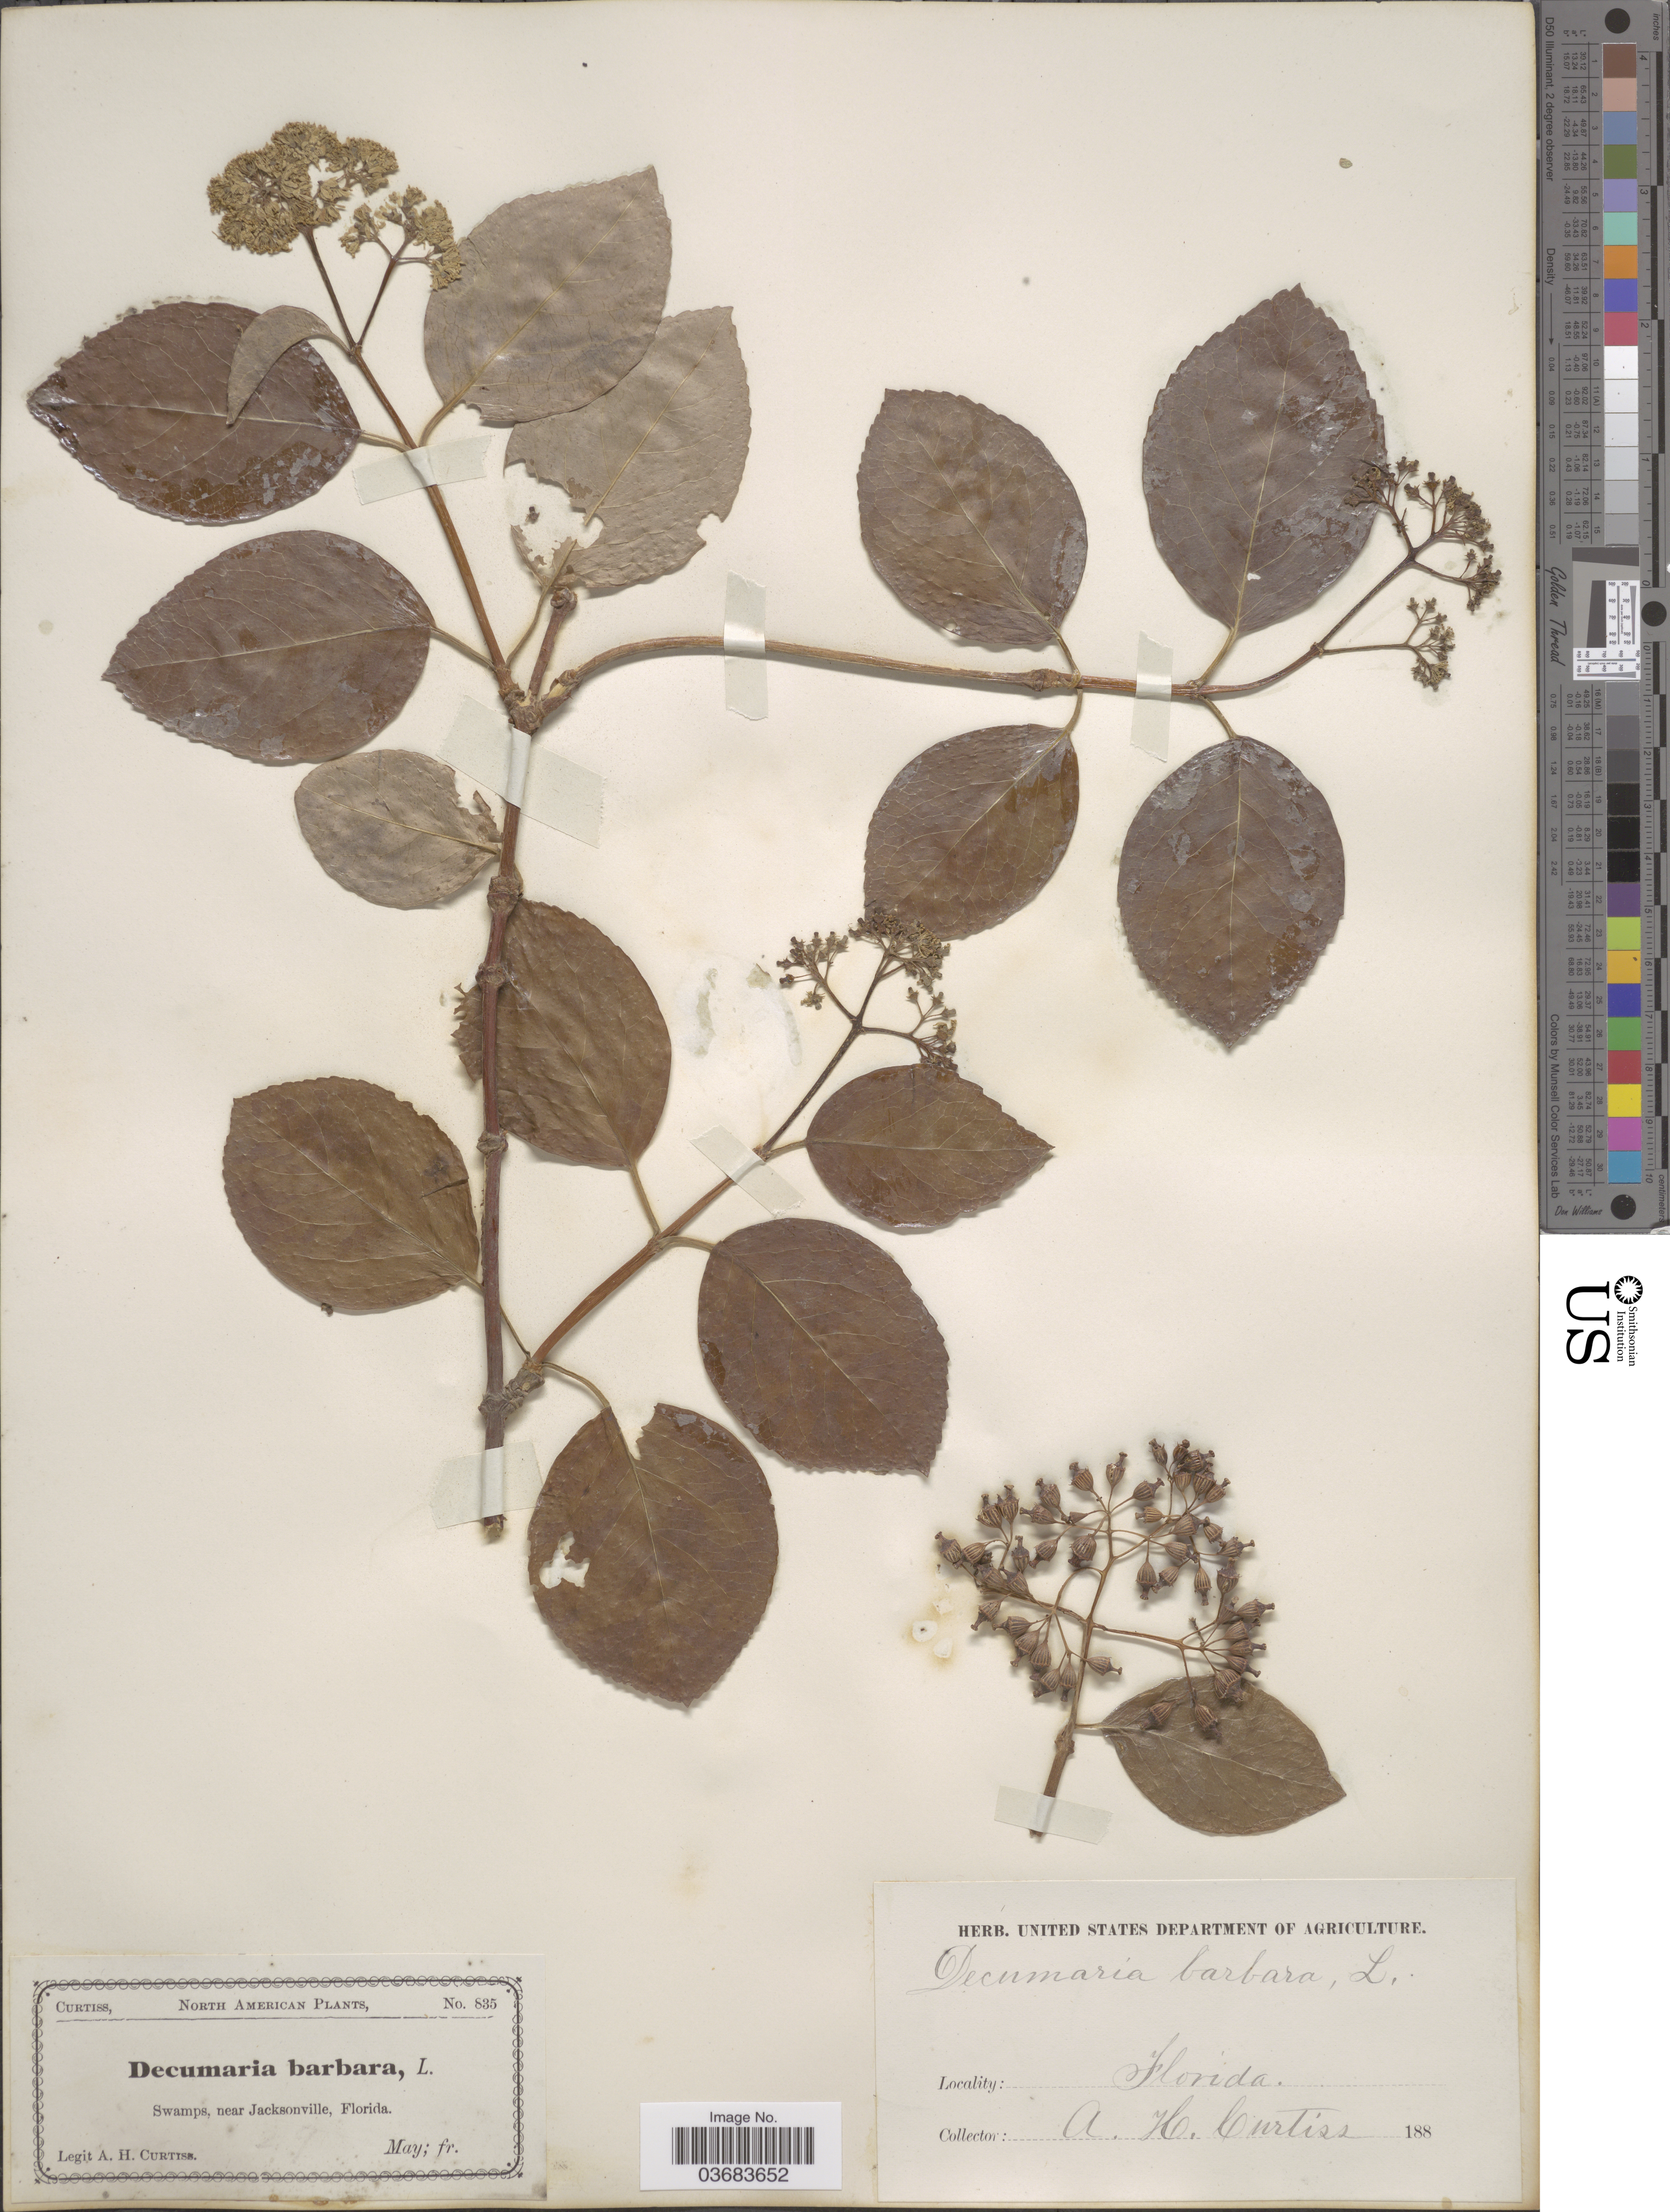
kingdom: Plantae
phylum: Tracheophyta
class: Magnoliopsida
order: Cornales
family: Hydrangeaceae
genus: Hydrangea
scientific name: Hydrangea barbara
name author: (L.) Bernd Schulz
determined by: Strong, Mark T., (BOT), Smithsonian Institution - National Museum of Natural History (UNITED STATES)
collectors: A. H. Curtiss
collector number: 835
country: United States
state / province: Florida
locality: Swamps, near Jacksonville.